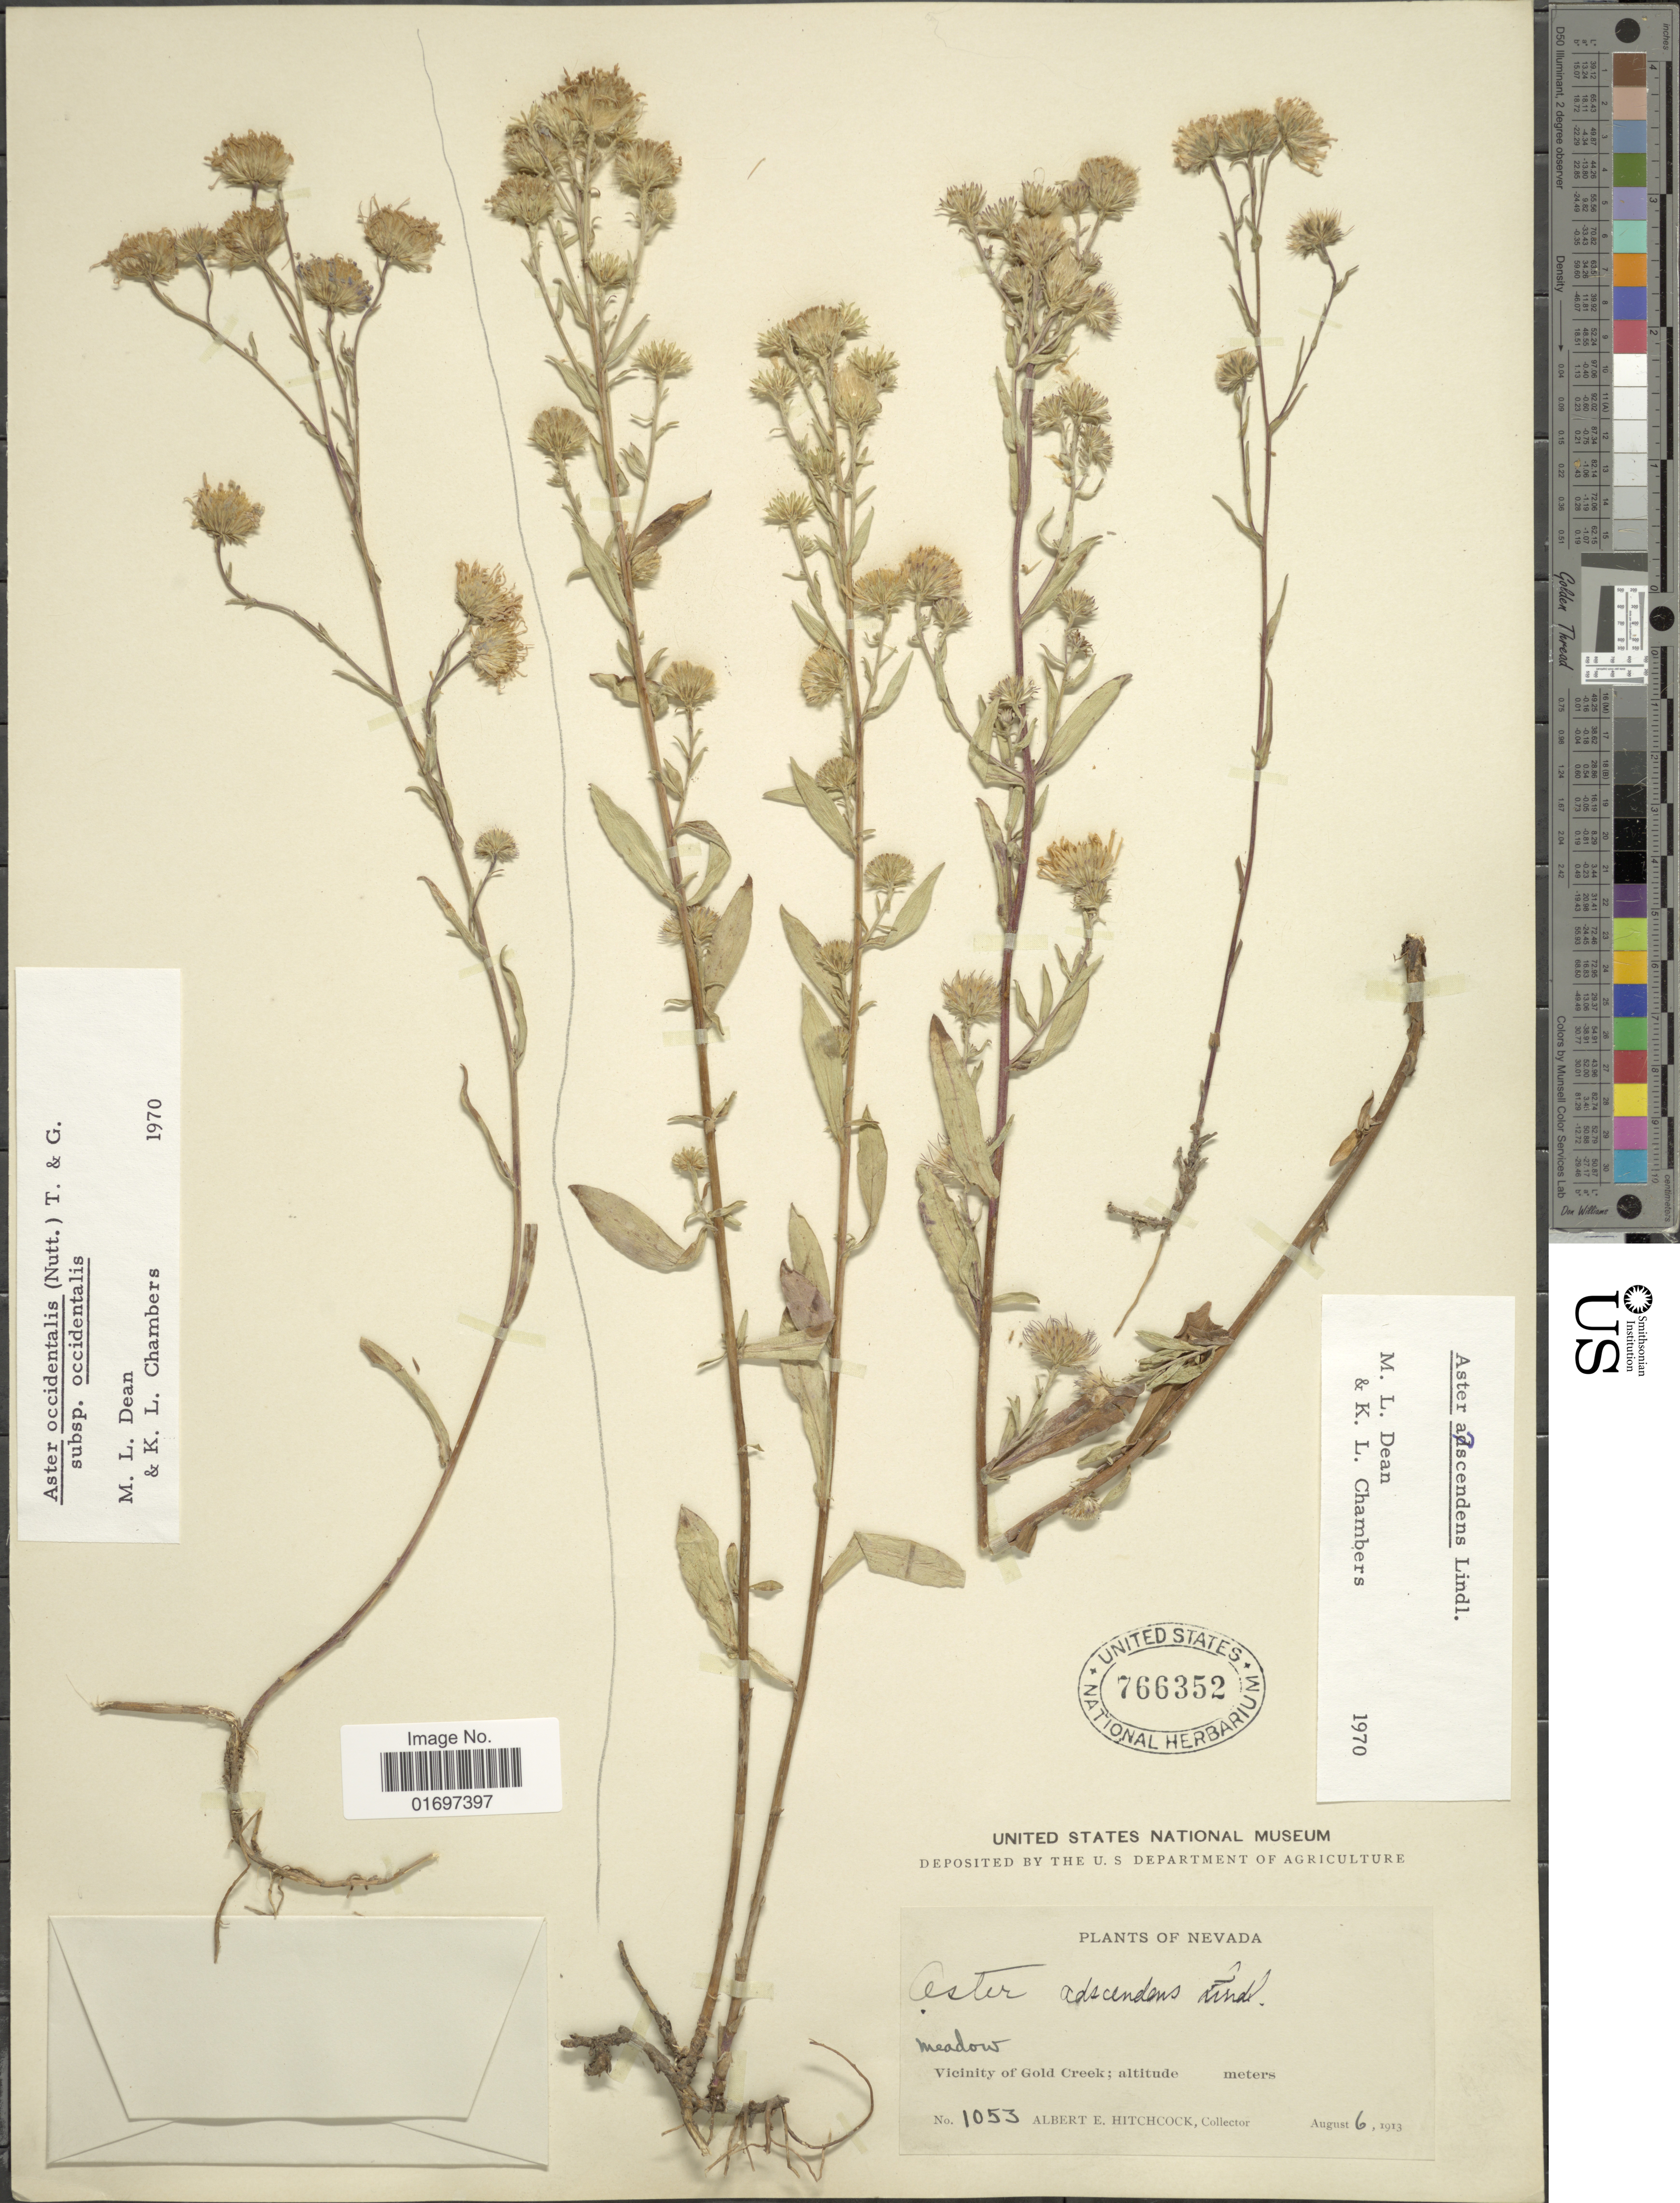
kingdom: Plantae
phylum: Tracheophyta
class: Magnoliopsida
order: Asterales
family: Asteraceae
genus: Symphyotrichum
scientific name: Symphyotrichum ascendens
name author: (Lindl.) G.L. Nesom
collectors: A. Hitchcock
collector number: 1053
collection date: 1913-08-06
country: United States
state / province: Nevada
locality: Nevada. Meadow. Vicinity of Gold Creek.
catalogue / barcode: US 766352